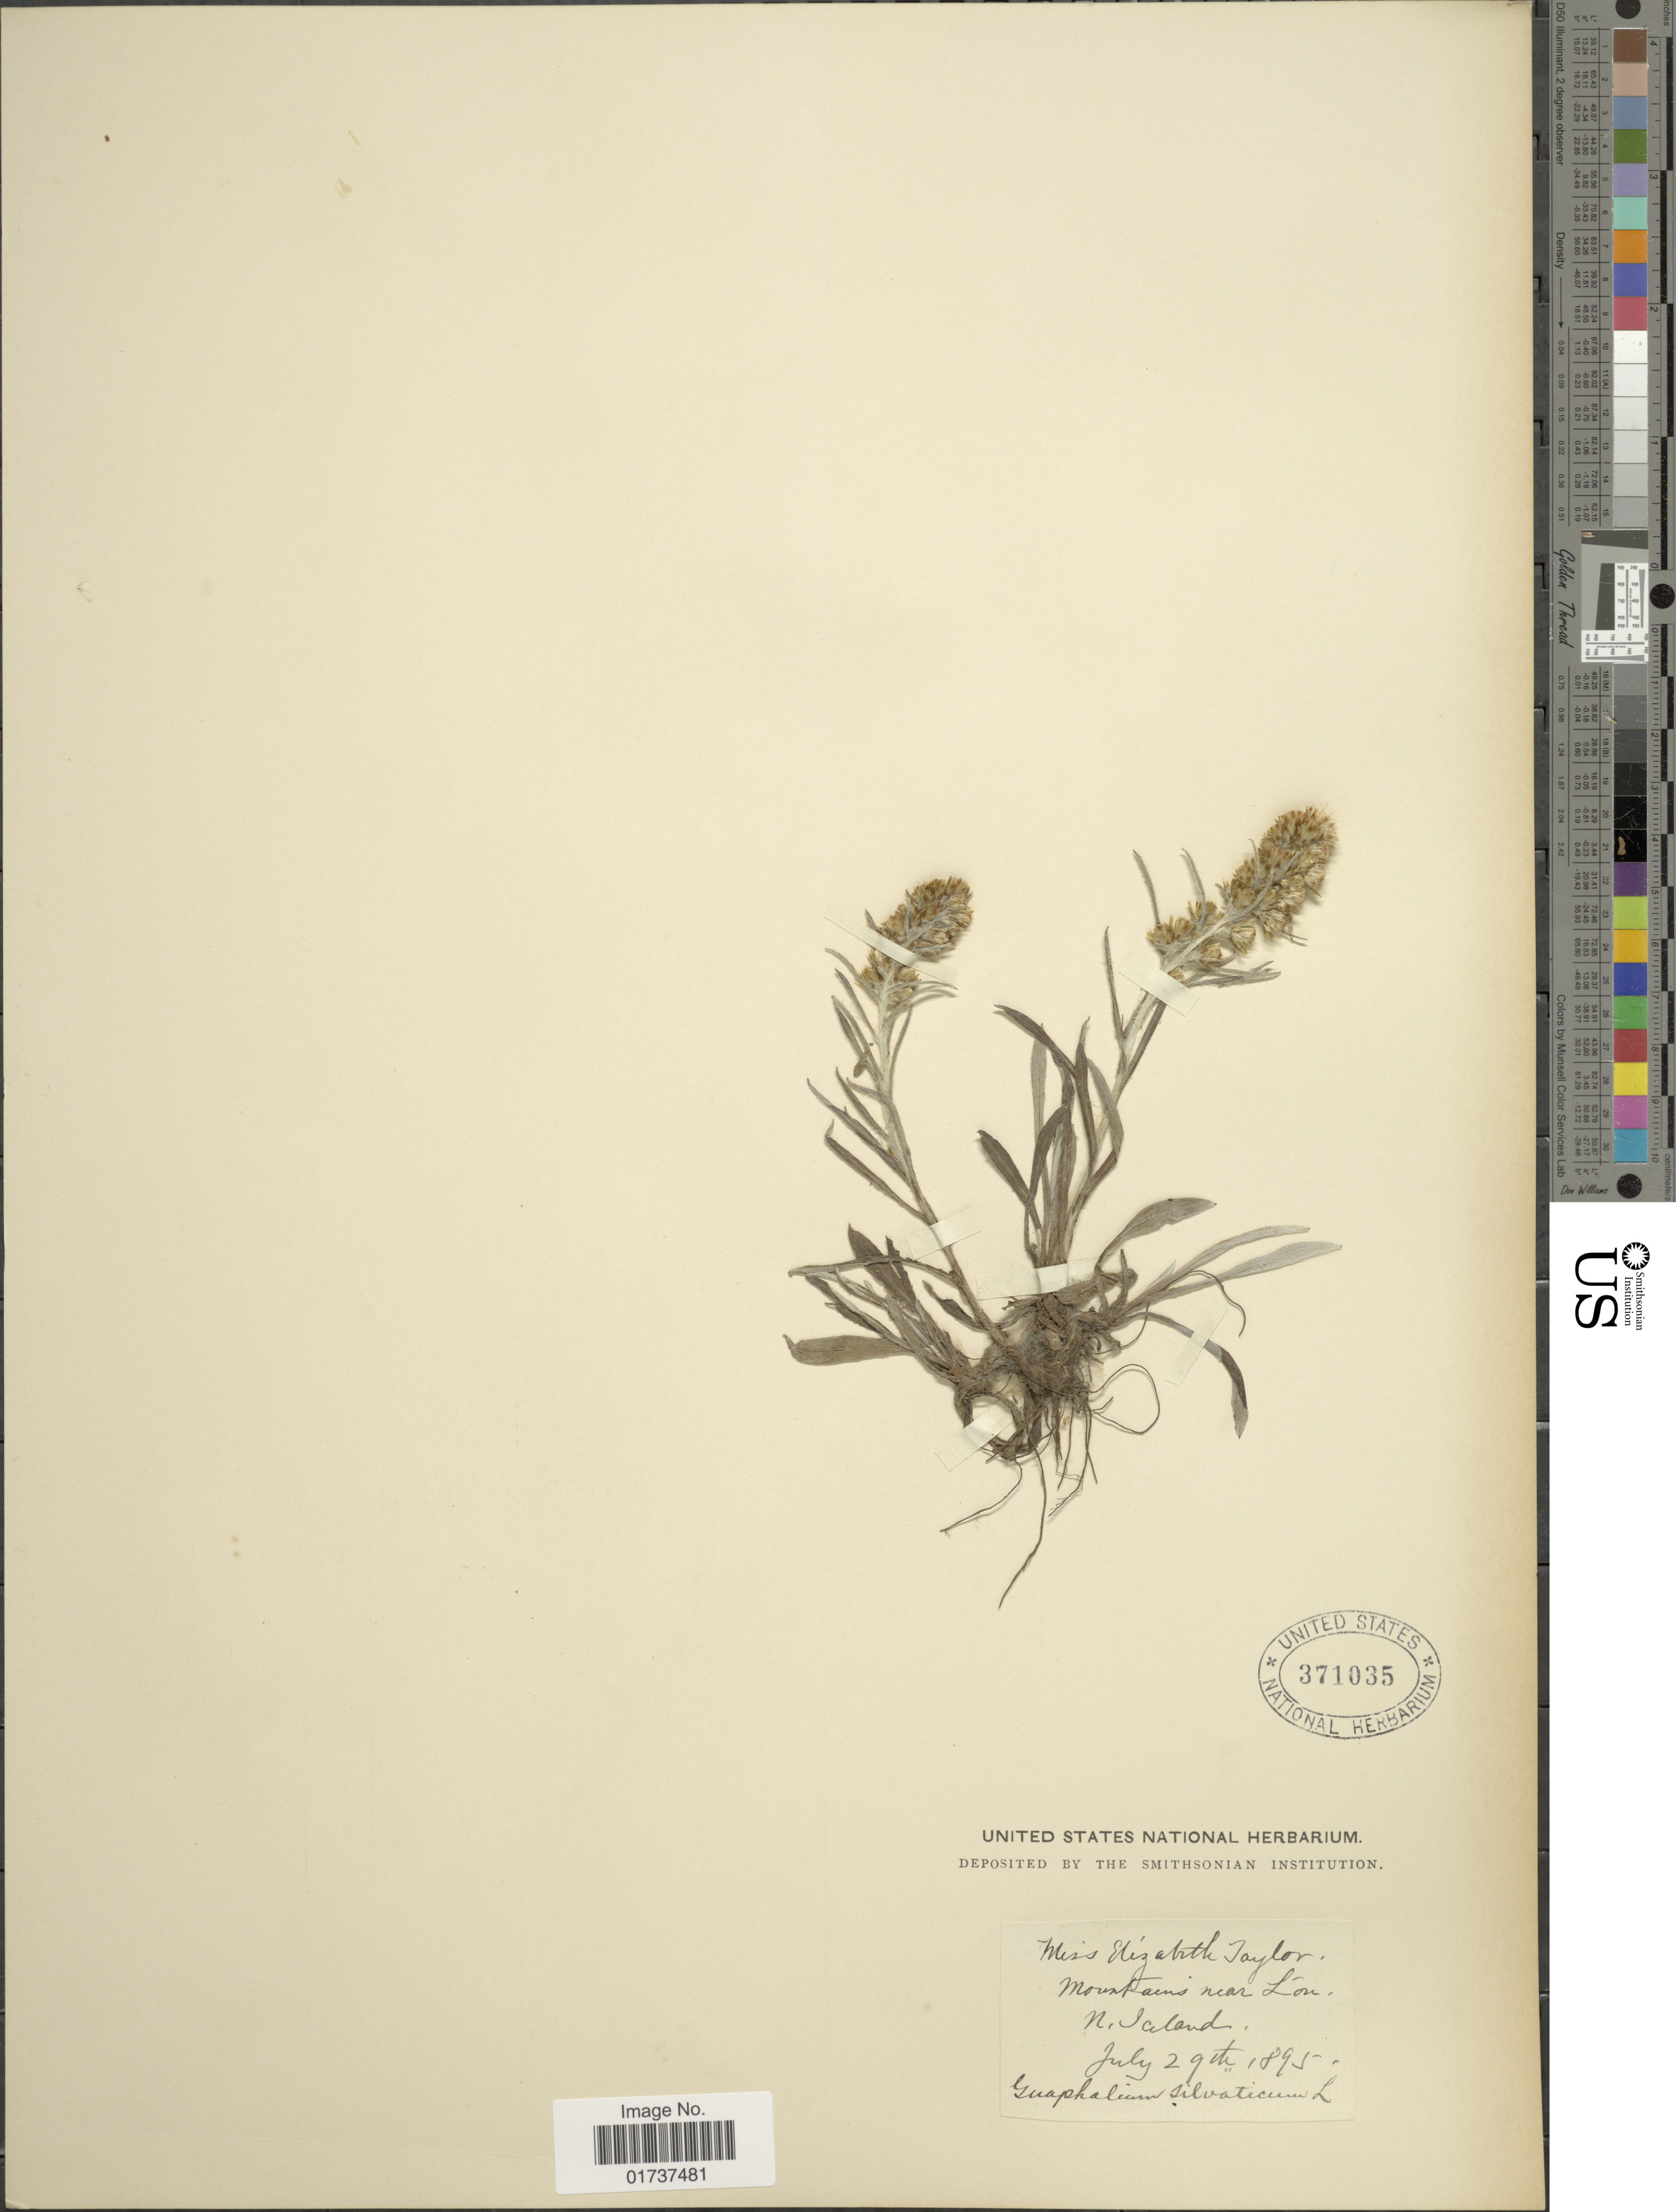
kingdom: Plantae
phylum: Tracheophyta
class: Magnoliopsida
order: Asterales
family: Asteraceae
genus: Gnaphalium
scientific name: Gnaphalium sylvaticum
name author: L.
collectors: E. B. Taylor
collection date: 1895-07-29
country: Iceland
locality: N. Iceland, Mountains near Lou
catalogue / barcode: US 371035